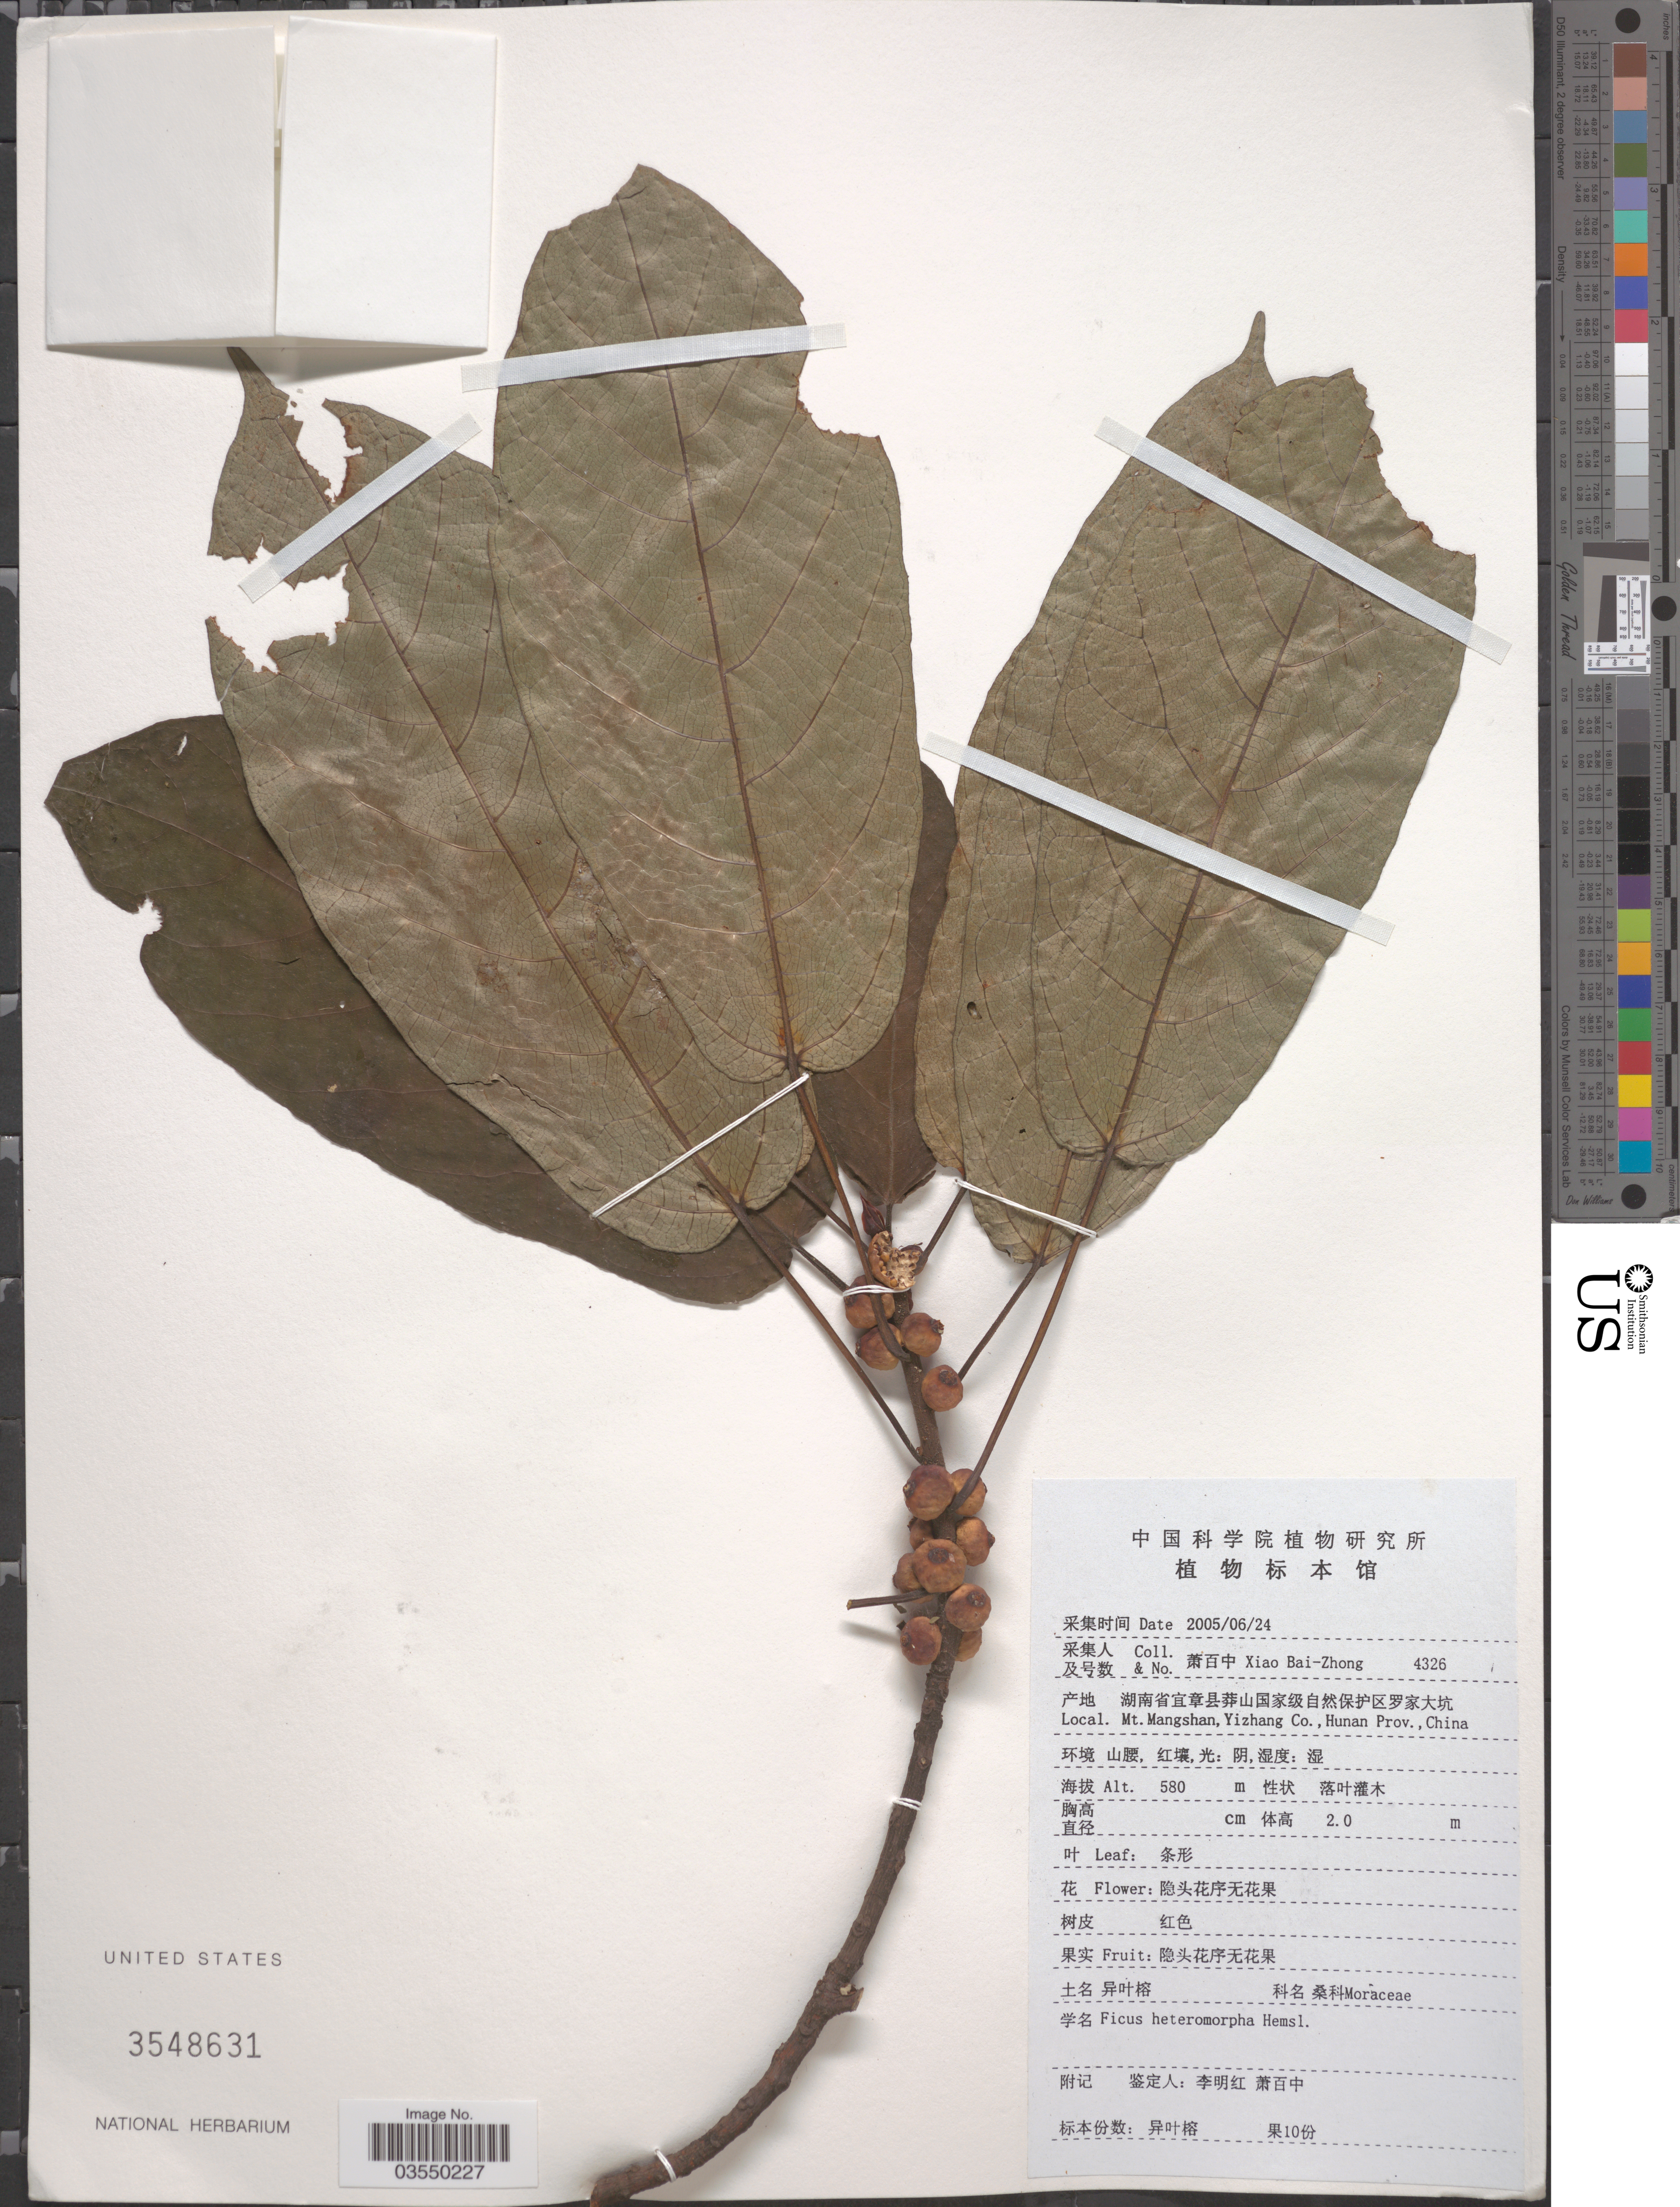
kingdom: Plantae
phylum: Tracheophyta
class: Magnoliopsida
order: Rosales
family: Moraceae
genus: Ficus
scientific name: Ficus heteromorpha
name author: Hemsl.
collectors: B. Z. Xiao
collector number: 4326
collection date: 2005-06-24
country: China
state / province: Hunan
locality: Mt. Mangshan, Yizhang Co.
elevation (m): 580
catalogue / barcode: US 3548631